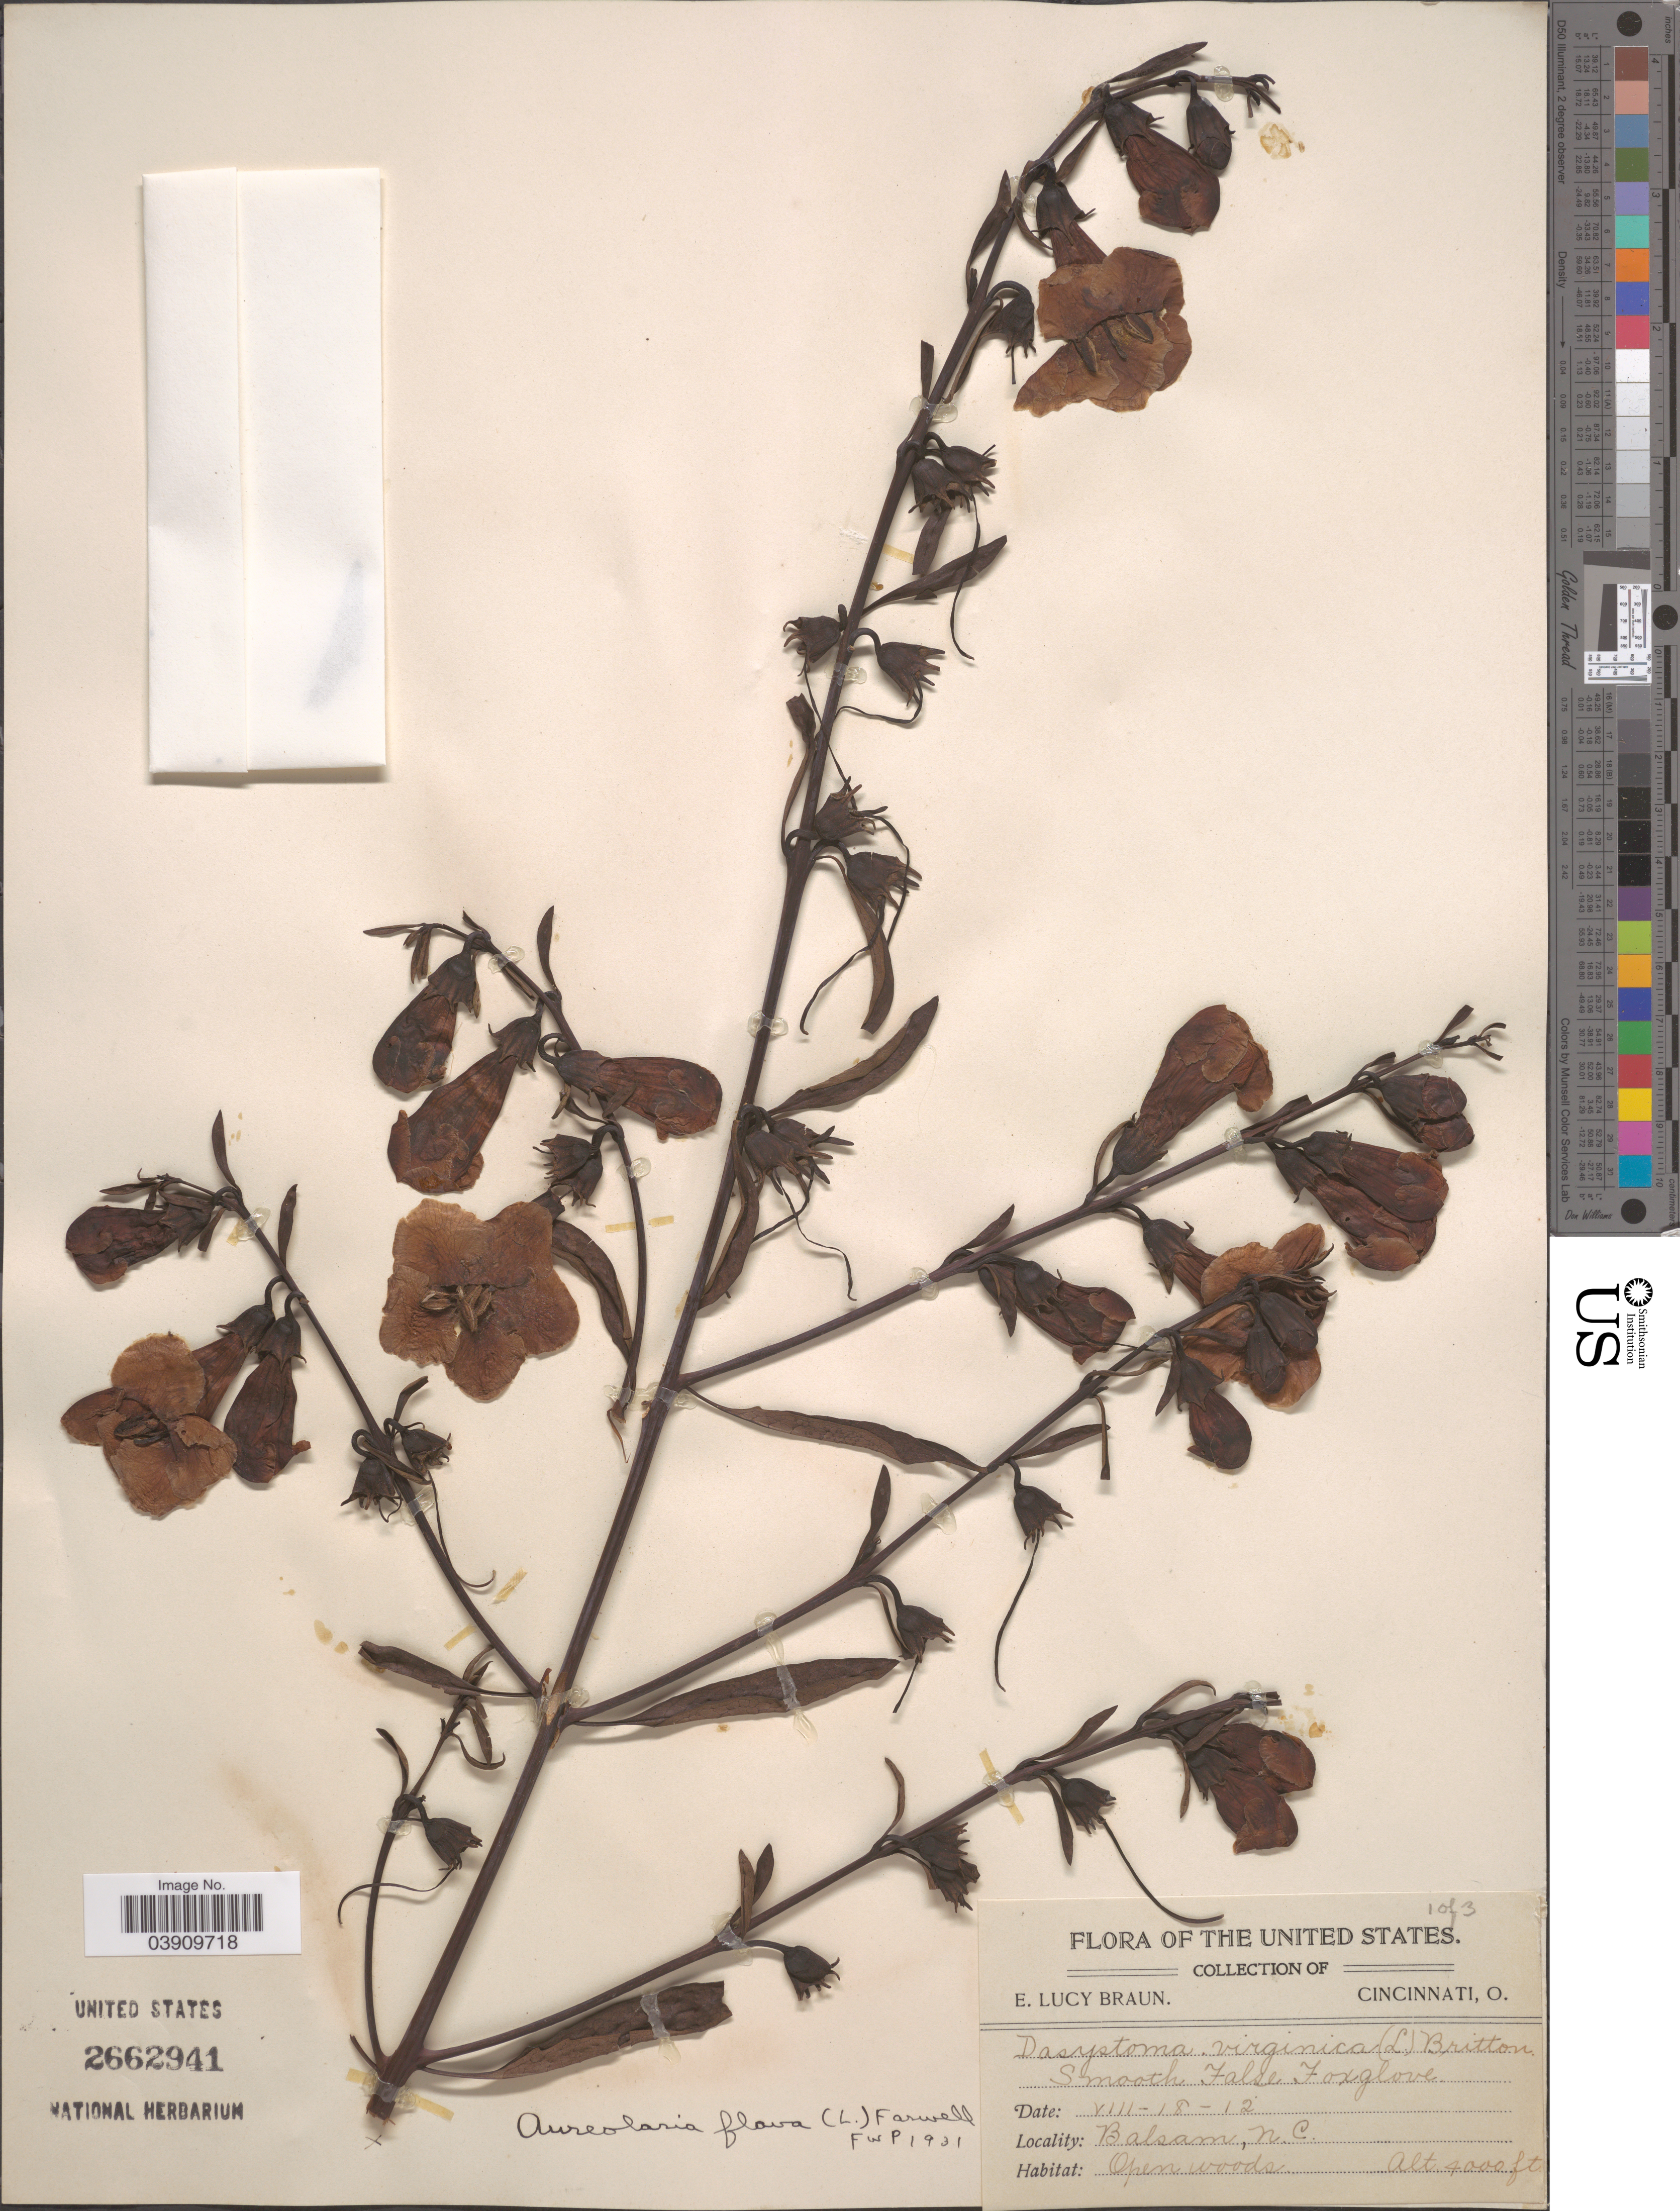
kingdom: Plantae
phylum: Tracheophyta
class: Magnoliopsida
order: Lamiales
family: Orobanchaceae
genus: Aureolaria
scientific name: Aureolaria virginica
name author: (L.) Pennell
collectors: E. L. Braun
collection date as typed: Transcribed d/m/y: 18/7/12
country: United States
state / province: North Carolina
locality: Balsam.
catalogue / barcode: US 2662941